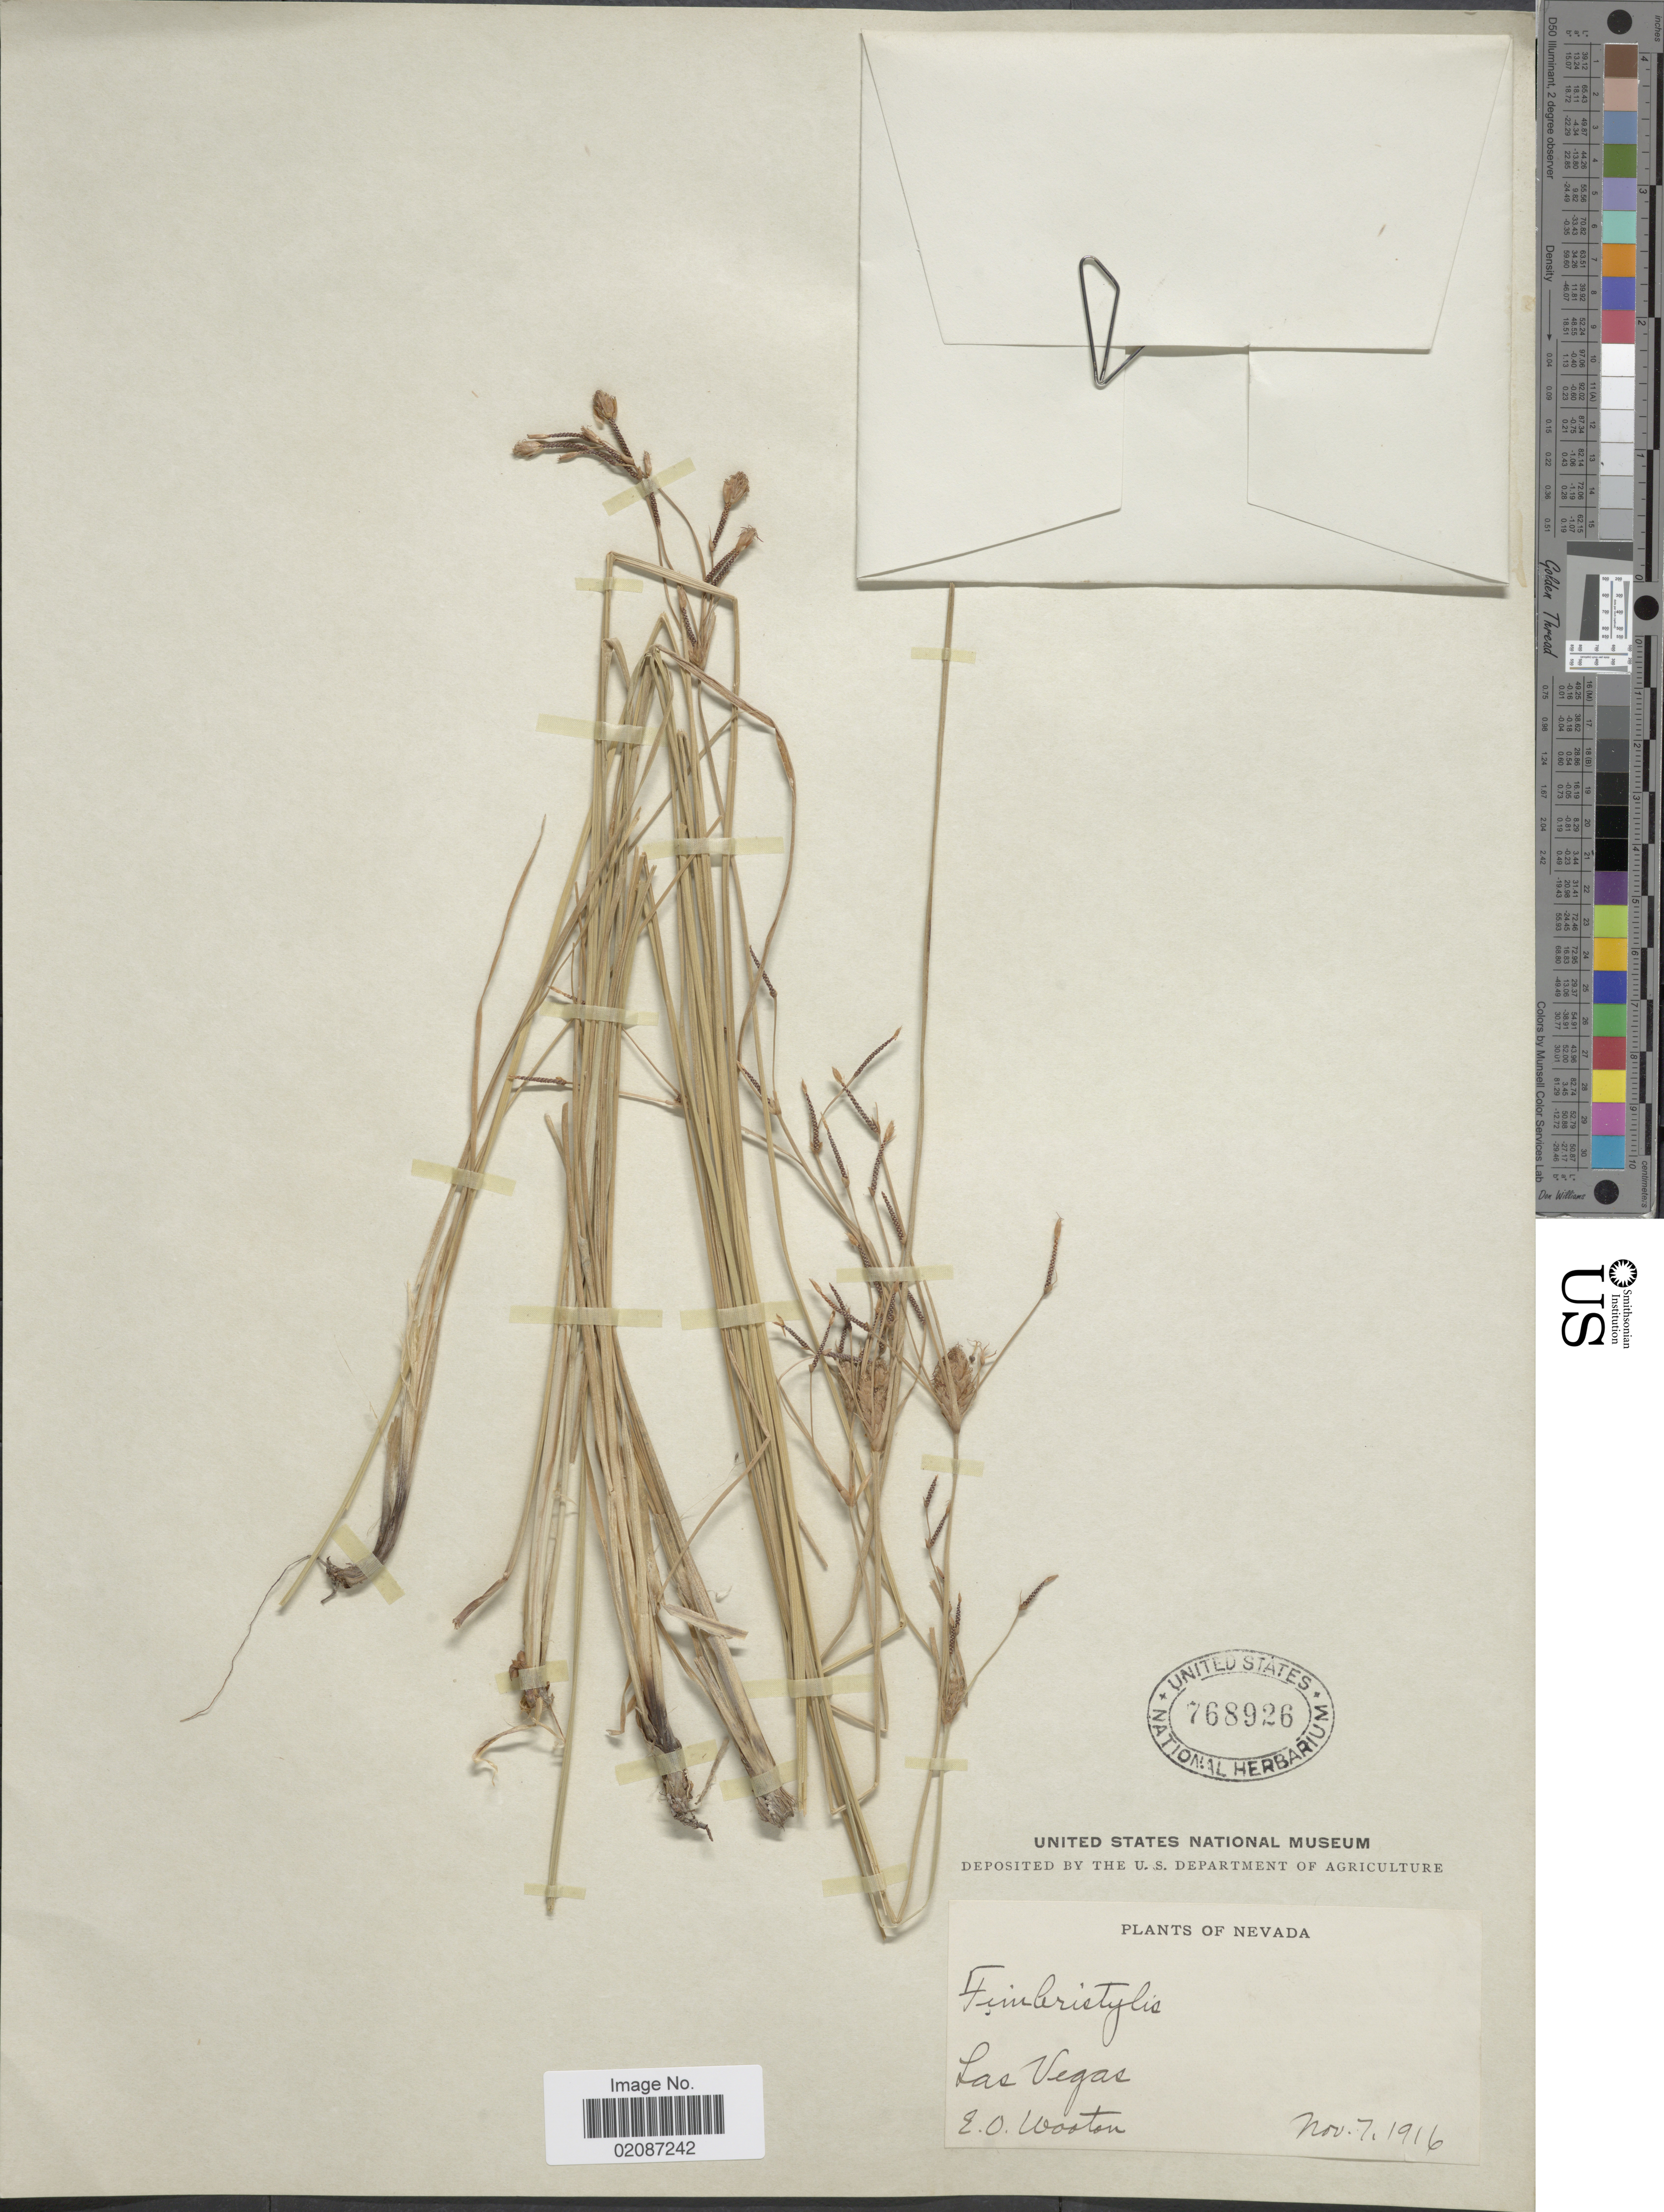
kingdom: Plantae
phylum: Tracheophyta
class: Liliopsida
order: Poales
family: Cyperaceae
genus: Fimbristylis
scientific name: Fimbristylis spadicea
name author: (L.) Vahl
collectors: E. O. Wooton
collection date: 1916-11-07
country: United States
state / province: Nevada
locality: Las Vegas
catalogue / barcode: US 768926